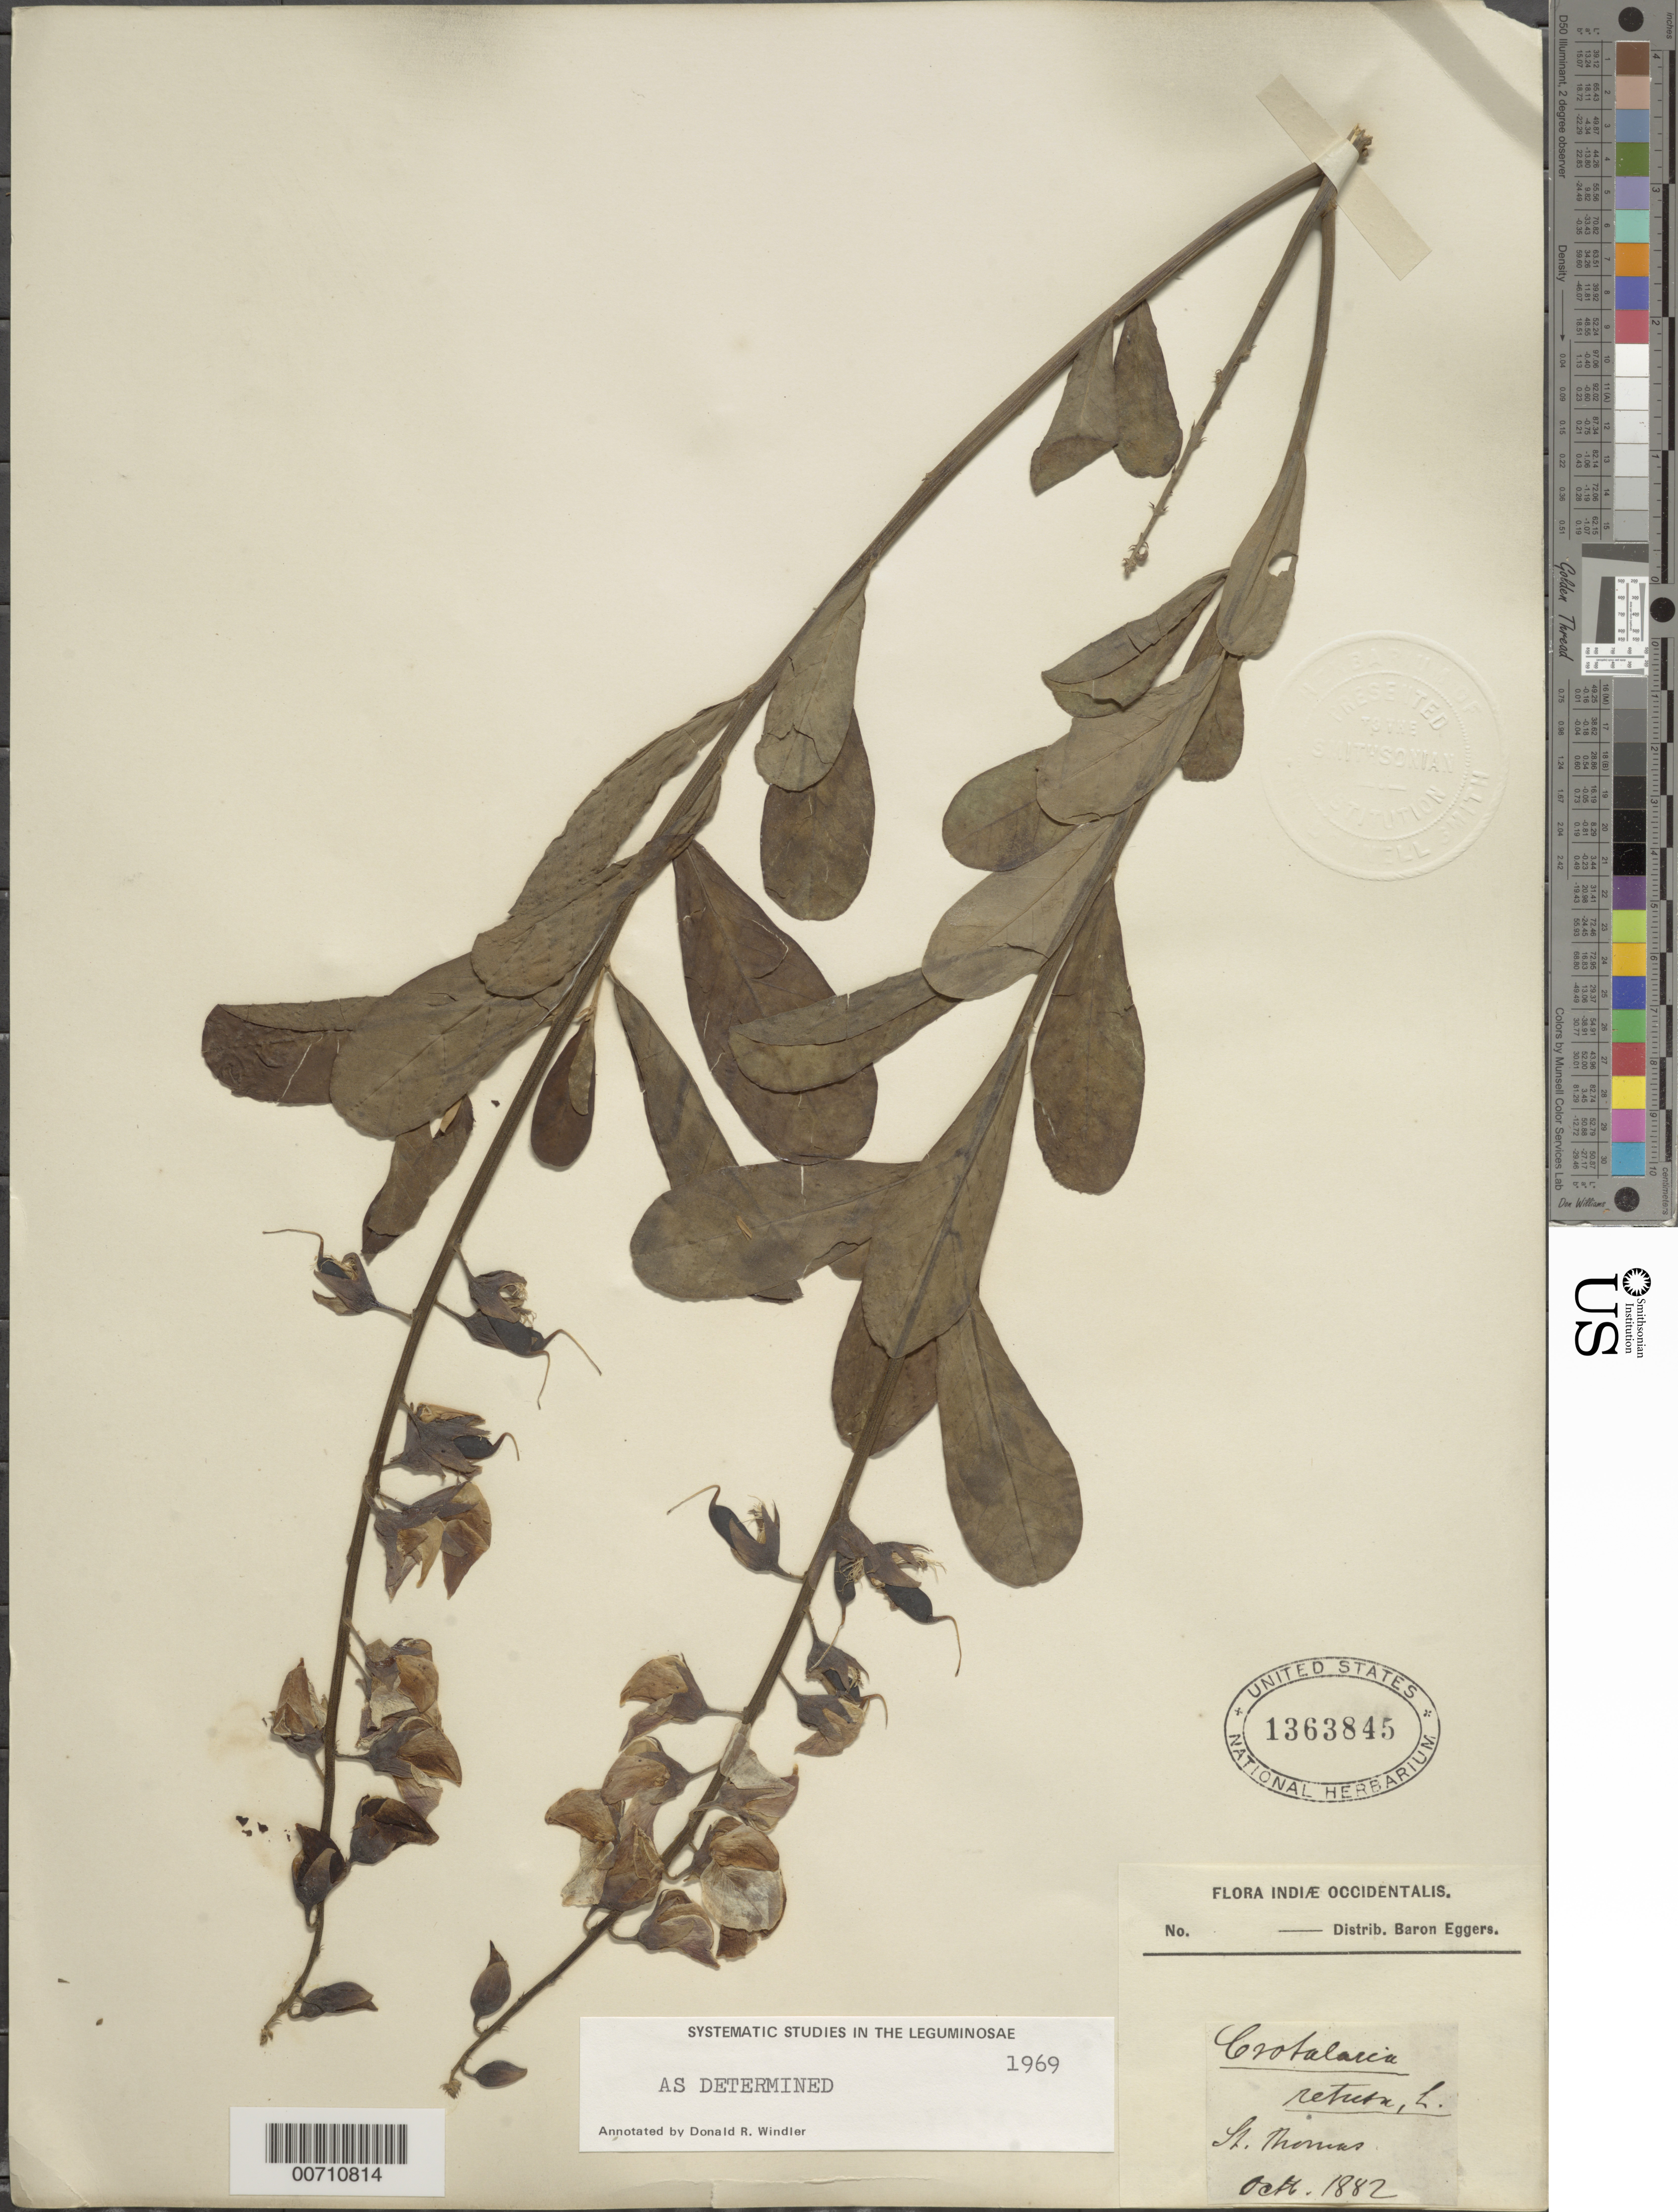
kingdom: Plantae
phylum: Tracheophyta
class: Magnoliopsida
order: Fabales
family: Fabaceae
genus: Crotalaria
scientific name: Crotalaria retusa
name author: L.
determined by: Windler, D. R.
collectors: H. F. A. von Eggers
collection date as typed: Oct 1882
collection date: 1882-10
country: U.S. Virgin Islands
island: St. Thomas Island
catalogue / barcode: US 1363845